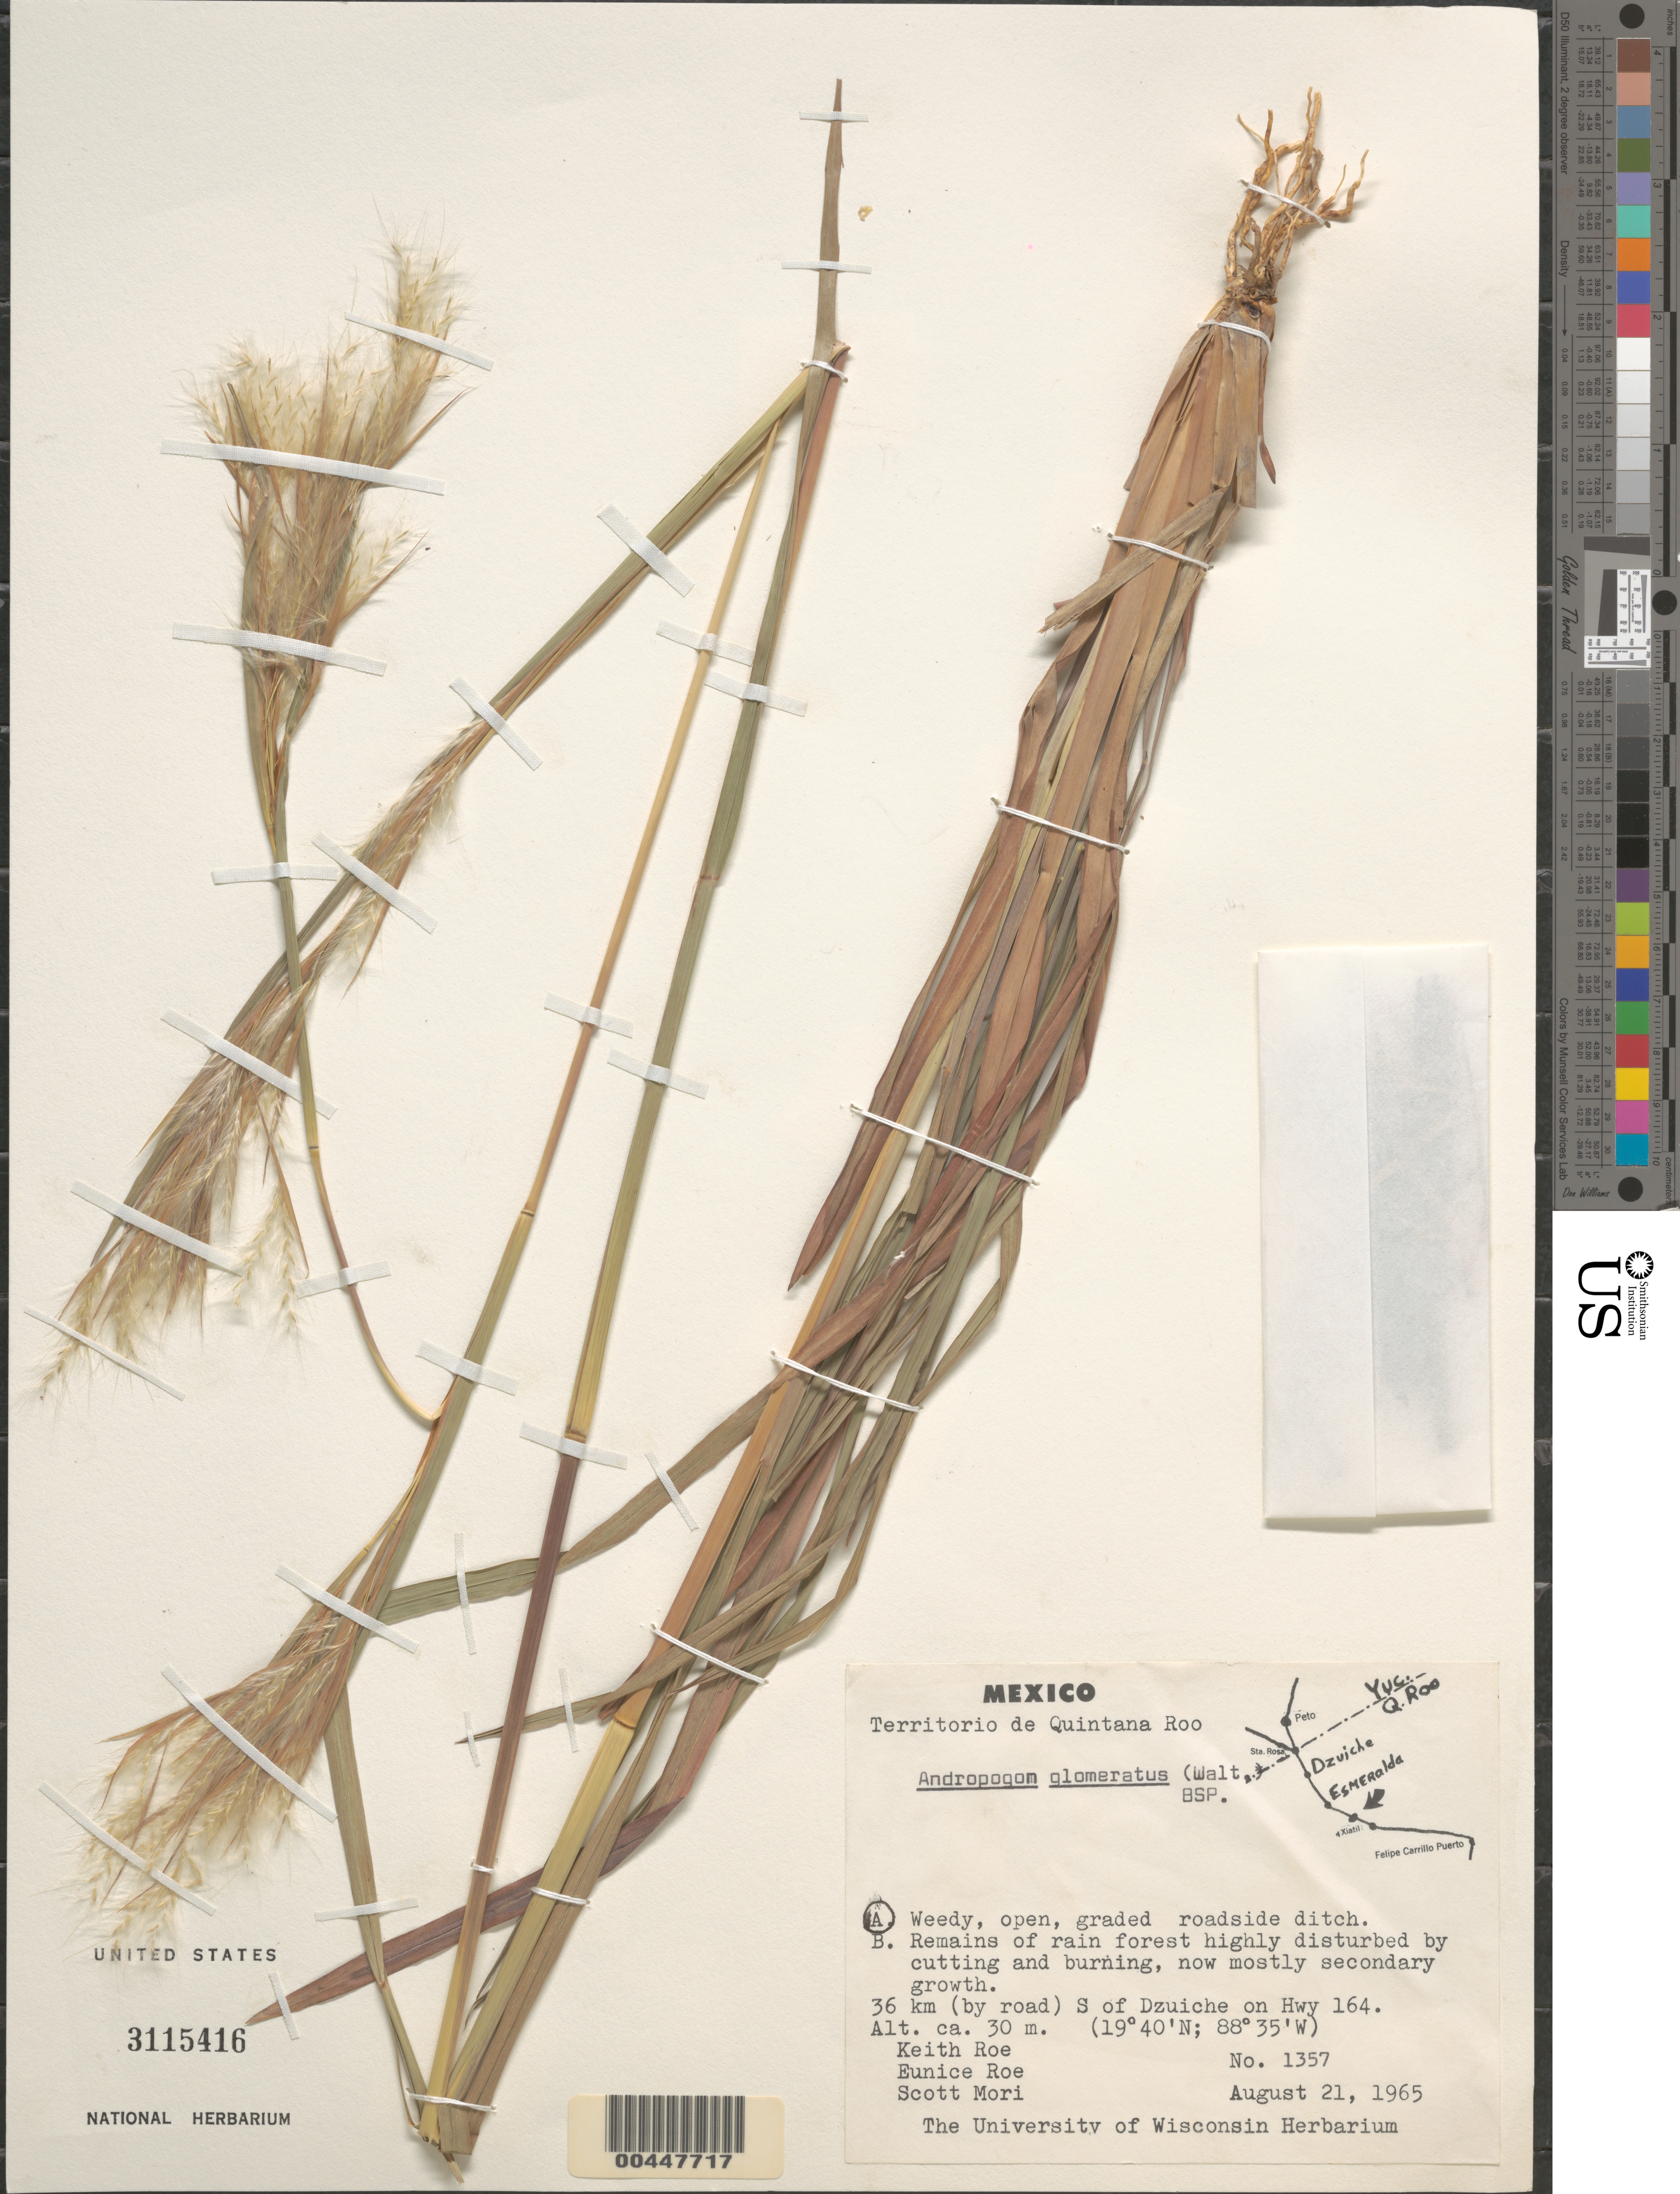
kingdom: Plantae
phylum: Tracheophyta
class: Liliopsida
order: Poales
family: Poaceae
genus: Andropogon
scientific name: Andropogon gerardii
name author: Vitman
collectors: K. E. Roe, E. Roe & S. Mori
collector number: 1357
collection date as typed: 21 Aug 1965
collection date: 1965-08-21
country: Mexico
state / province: Quintana Roo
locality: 36 km (by rd) S of Dzuiche on Hwy 164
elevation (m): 30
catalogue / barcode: US 3115416